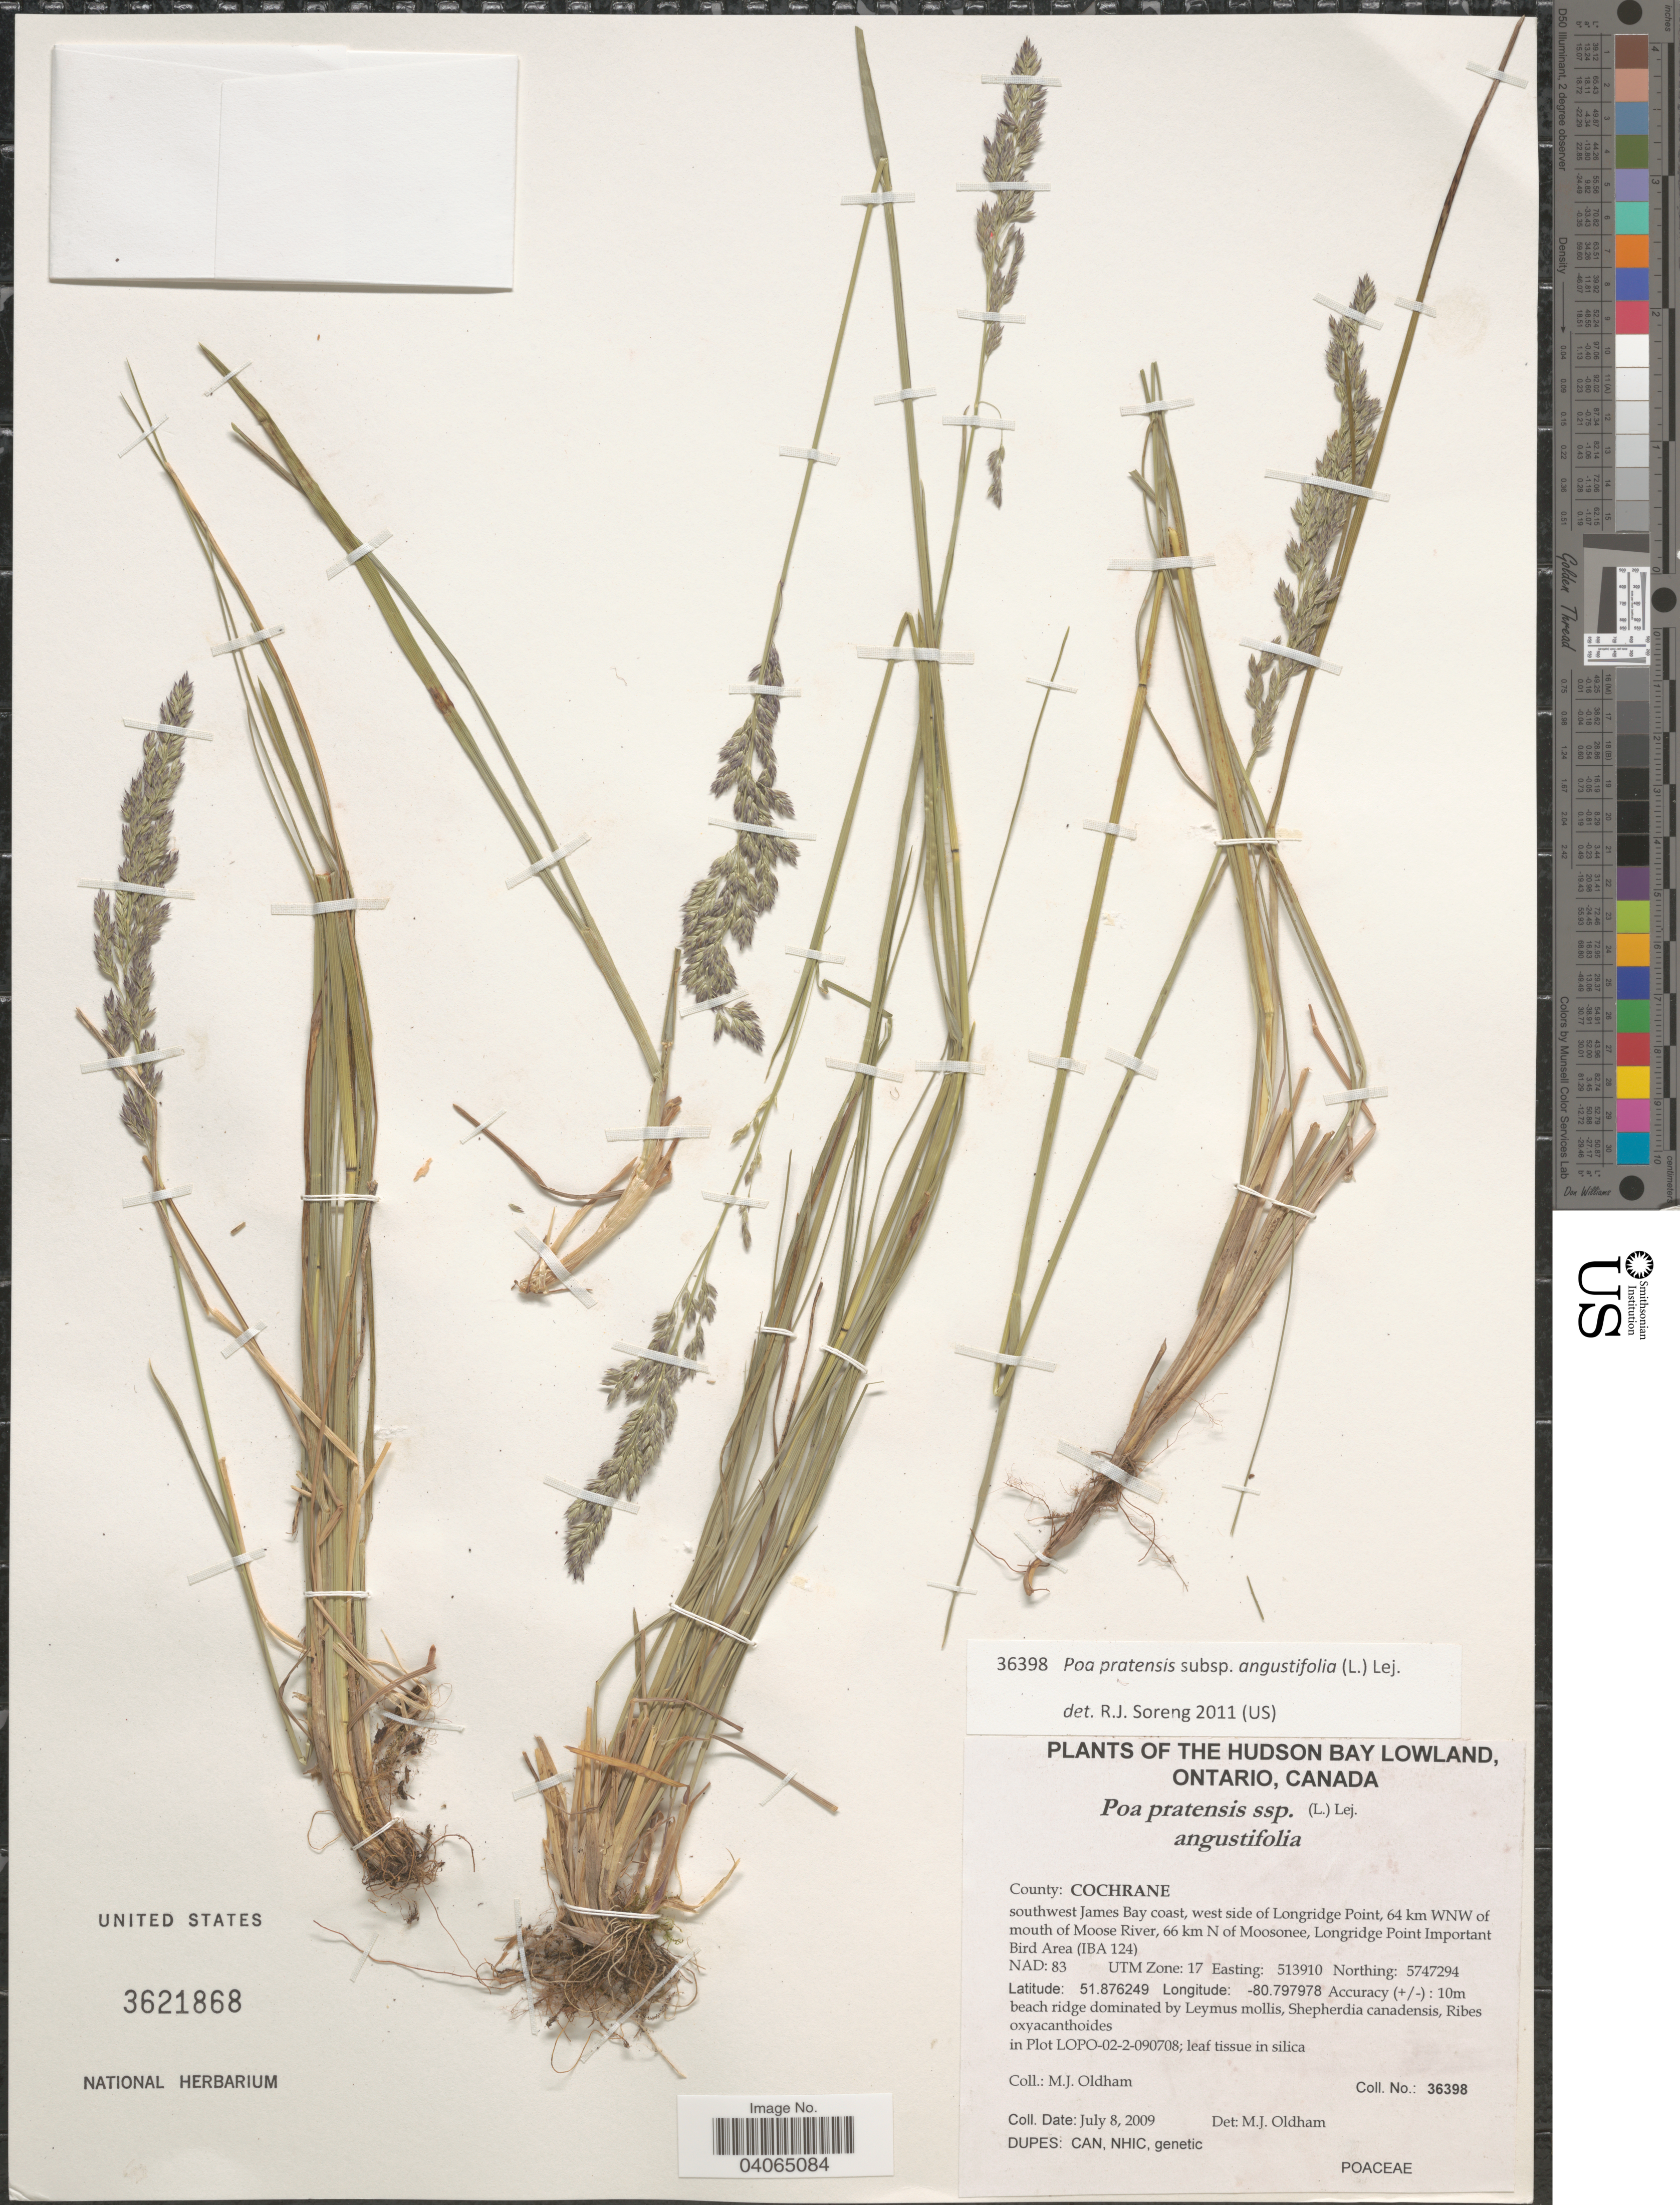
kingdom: Plantae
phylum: Tracheophyta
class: Liliopsida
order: Poales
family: Poaceae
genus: Poa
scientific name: Poa pratensis subsp. angustifolia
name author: (L.) Lej.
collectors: M. Oldham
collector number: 36398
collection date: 2009-07-08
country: Canada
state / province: Ontario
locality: The Hudson Bay Lowland. County: Cochrane, southwest James Bay coast, west side of Longridge Point, 64 km WNW of mouth of Moose River, 66 km N of Moosonee, Longridge Point Important Bird Area (IBA 124). NAD: 83 UTM Zone: 17 Easting: 513910 Northing: 5747294.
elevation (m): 10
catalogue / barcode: US 3621868